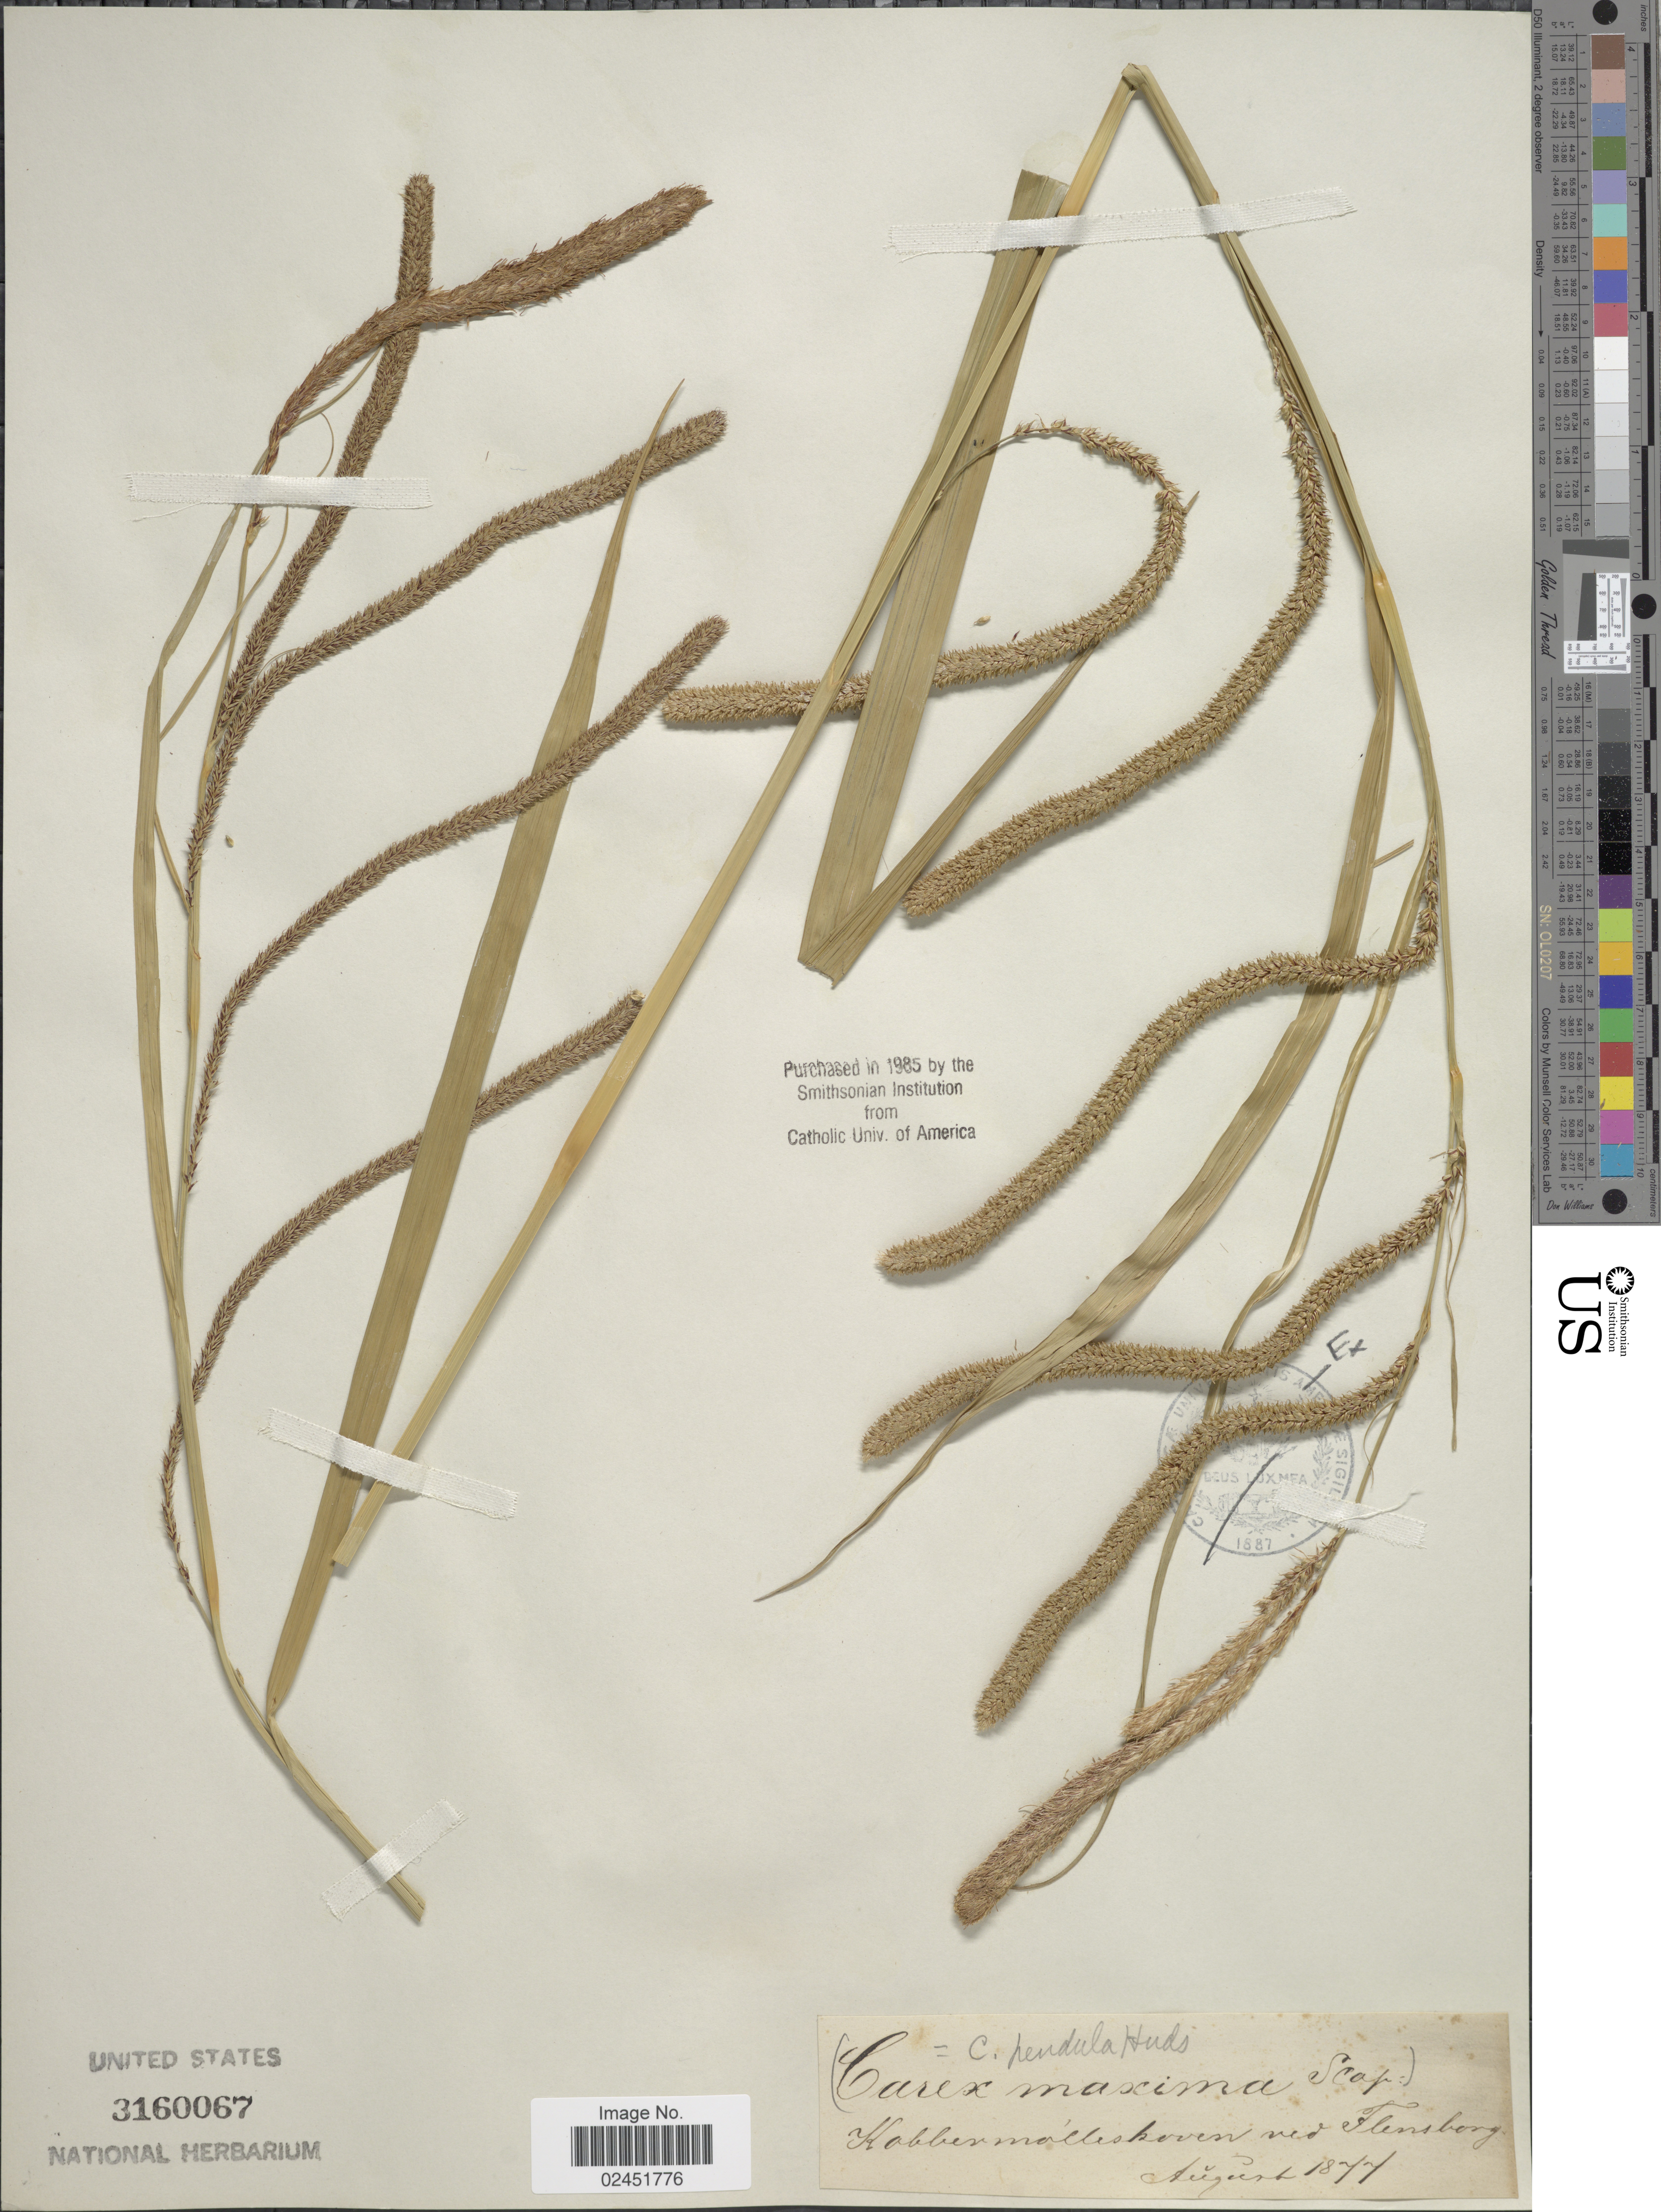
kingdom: Plantae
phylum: Tracheophyta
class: Liliopsida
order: Poales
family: Cyperaceae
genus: Carex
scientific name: Carex pendula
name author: Huds.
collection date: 1877-08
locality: Kabben malleskoven ned Flensberg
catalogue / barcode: US 3160067